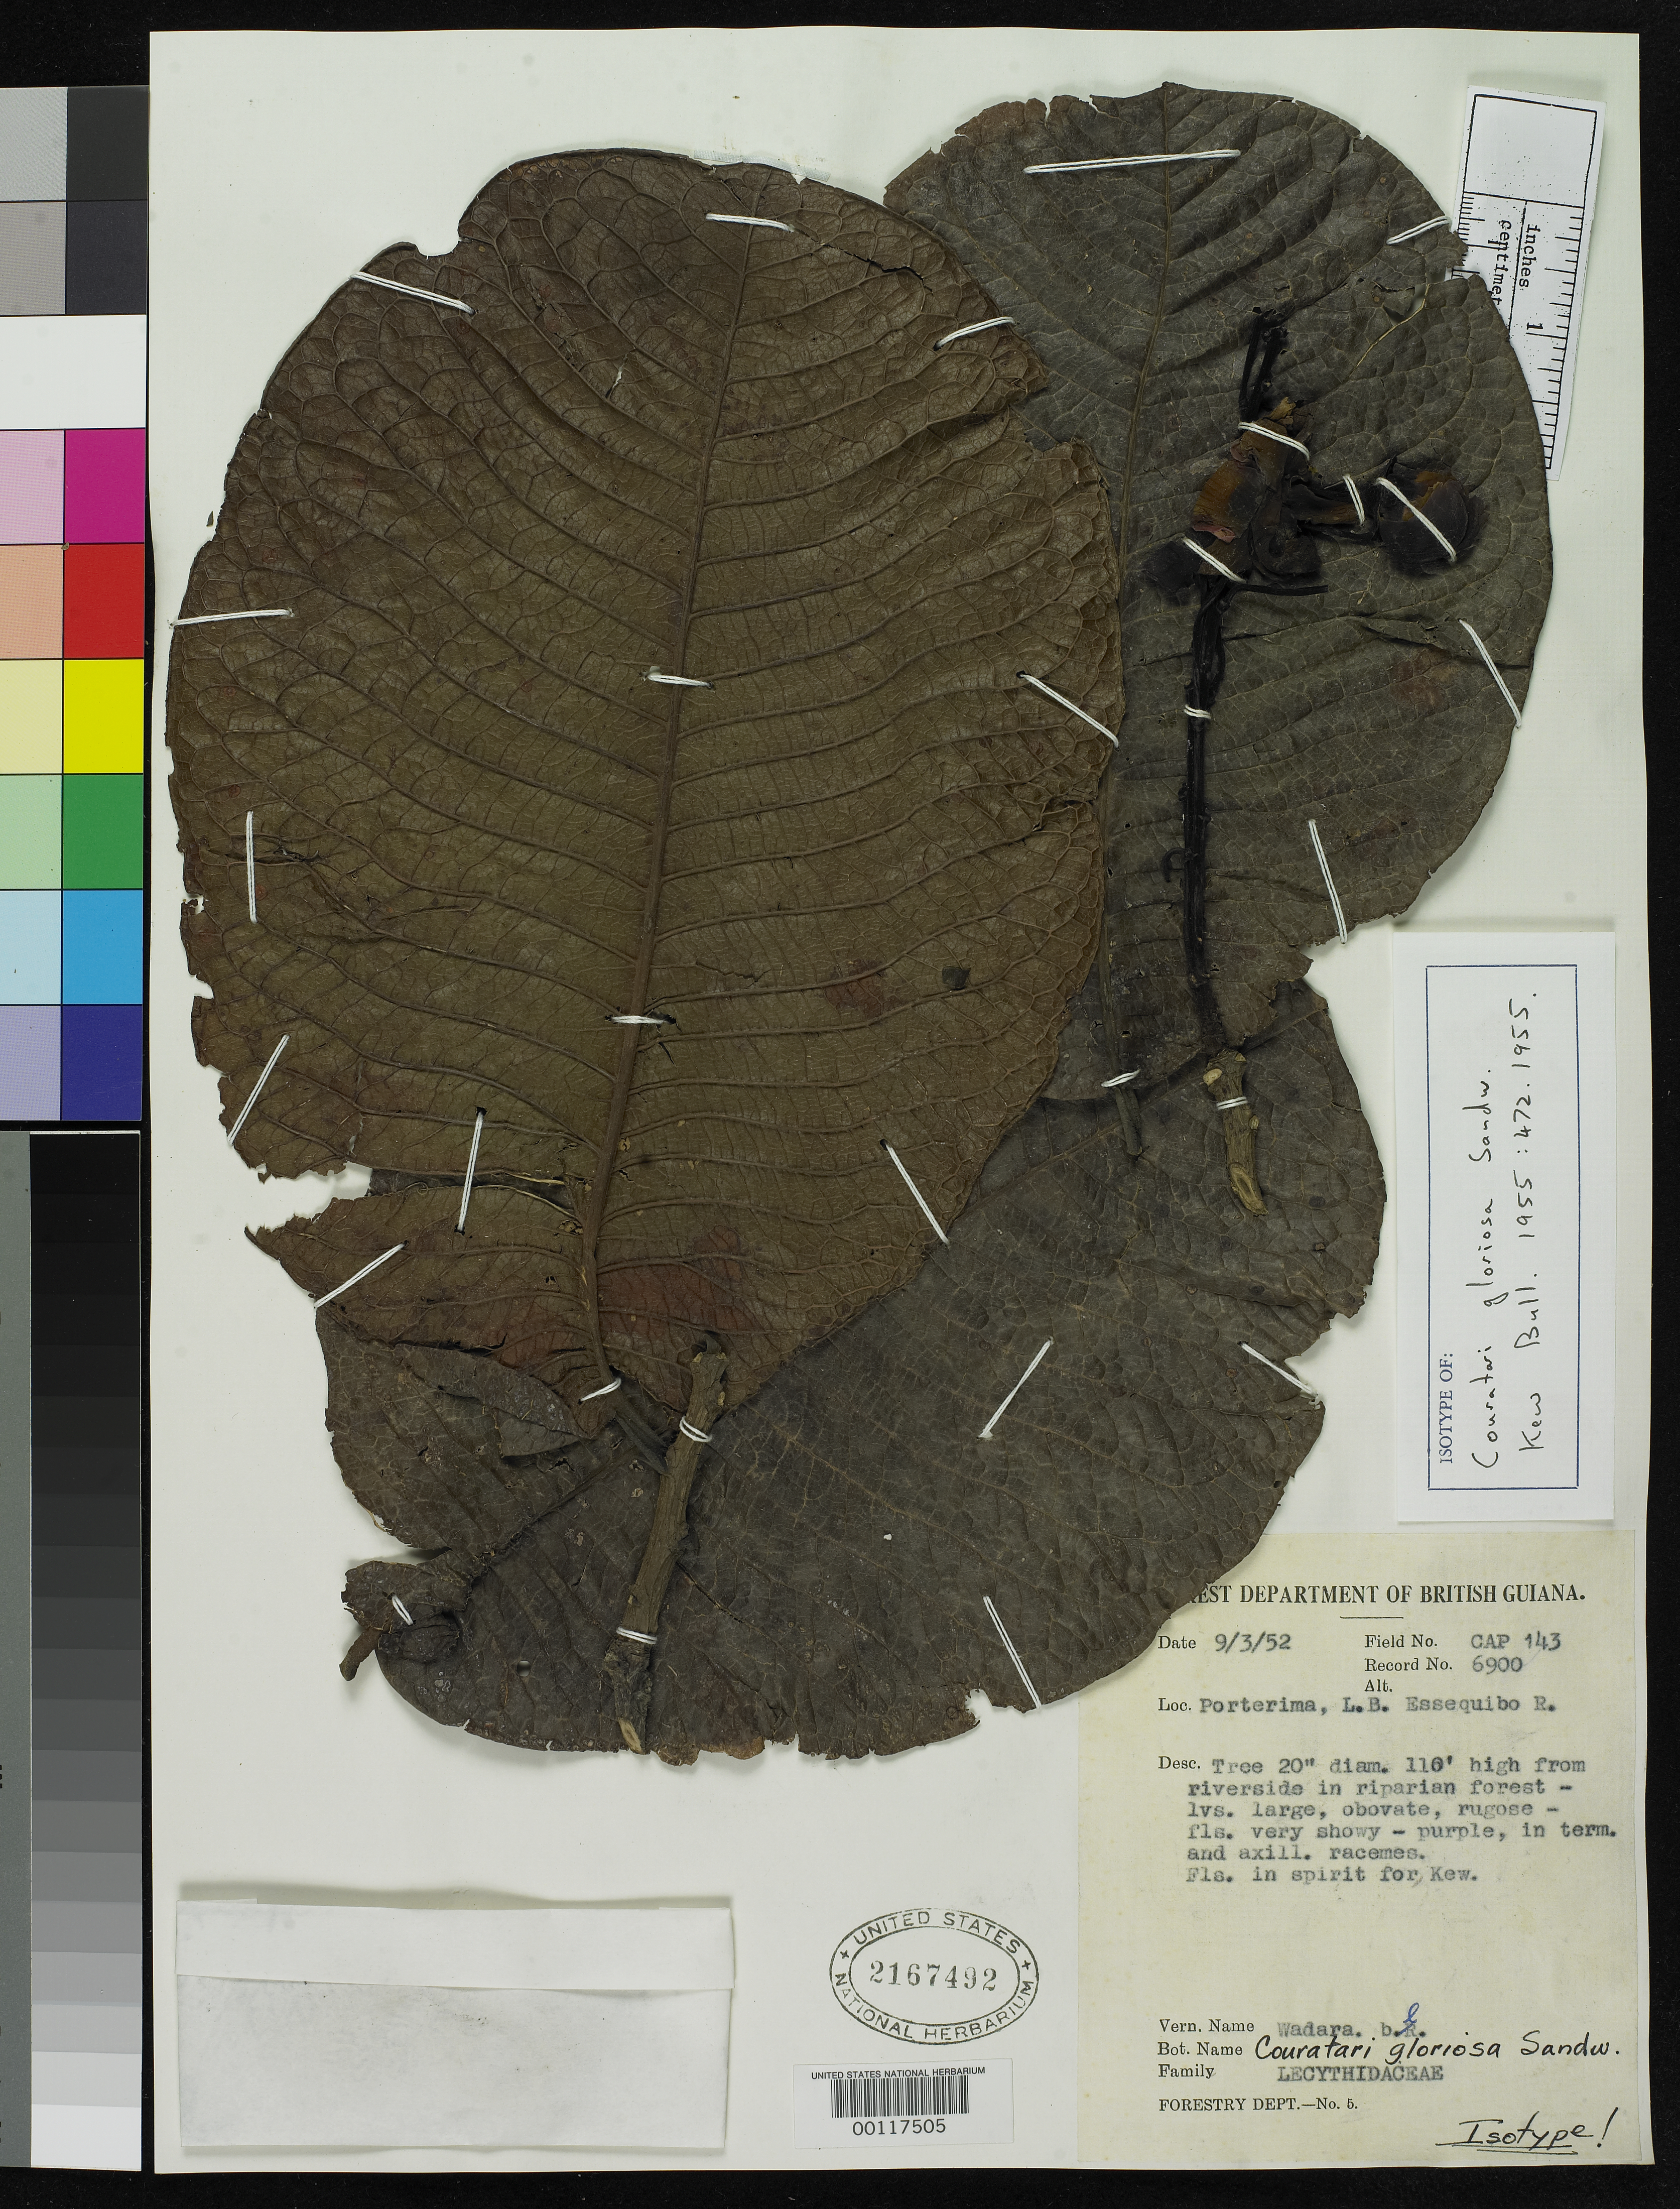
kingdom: Plantae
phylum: Tracheophyta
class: Magnoliopsida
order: Ericales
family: Lecythidaceae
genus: Couratari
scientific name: Couratari gloriosa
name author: Sandwith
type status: Isotype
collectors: British Guiana Forestry Dept.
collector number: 6900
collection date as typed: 09 Mar 1952 or 03 Sep 1952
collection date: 1952-03-09 or 1952-09-03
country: Guyana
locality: Porterima, l.b. Essequibo River.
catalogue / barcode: US 2167492